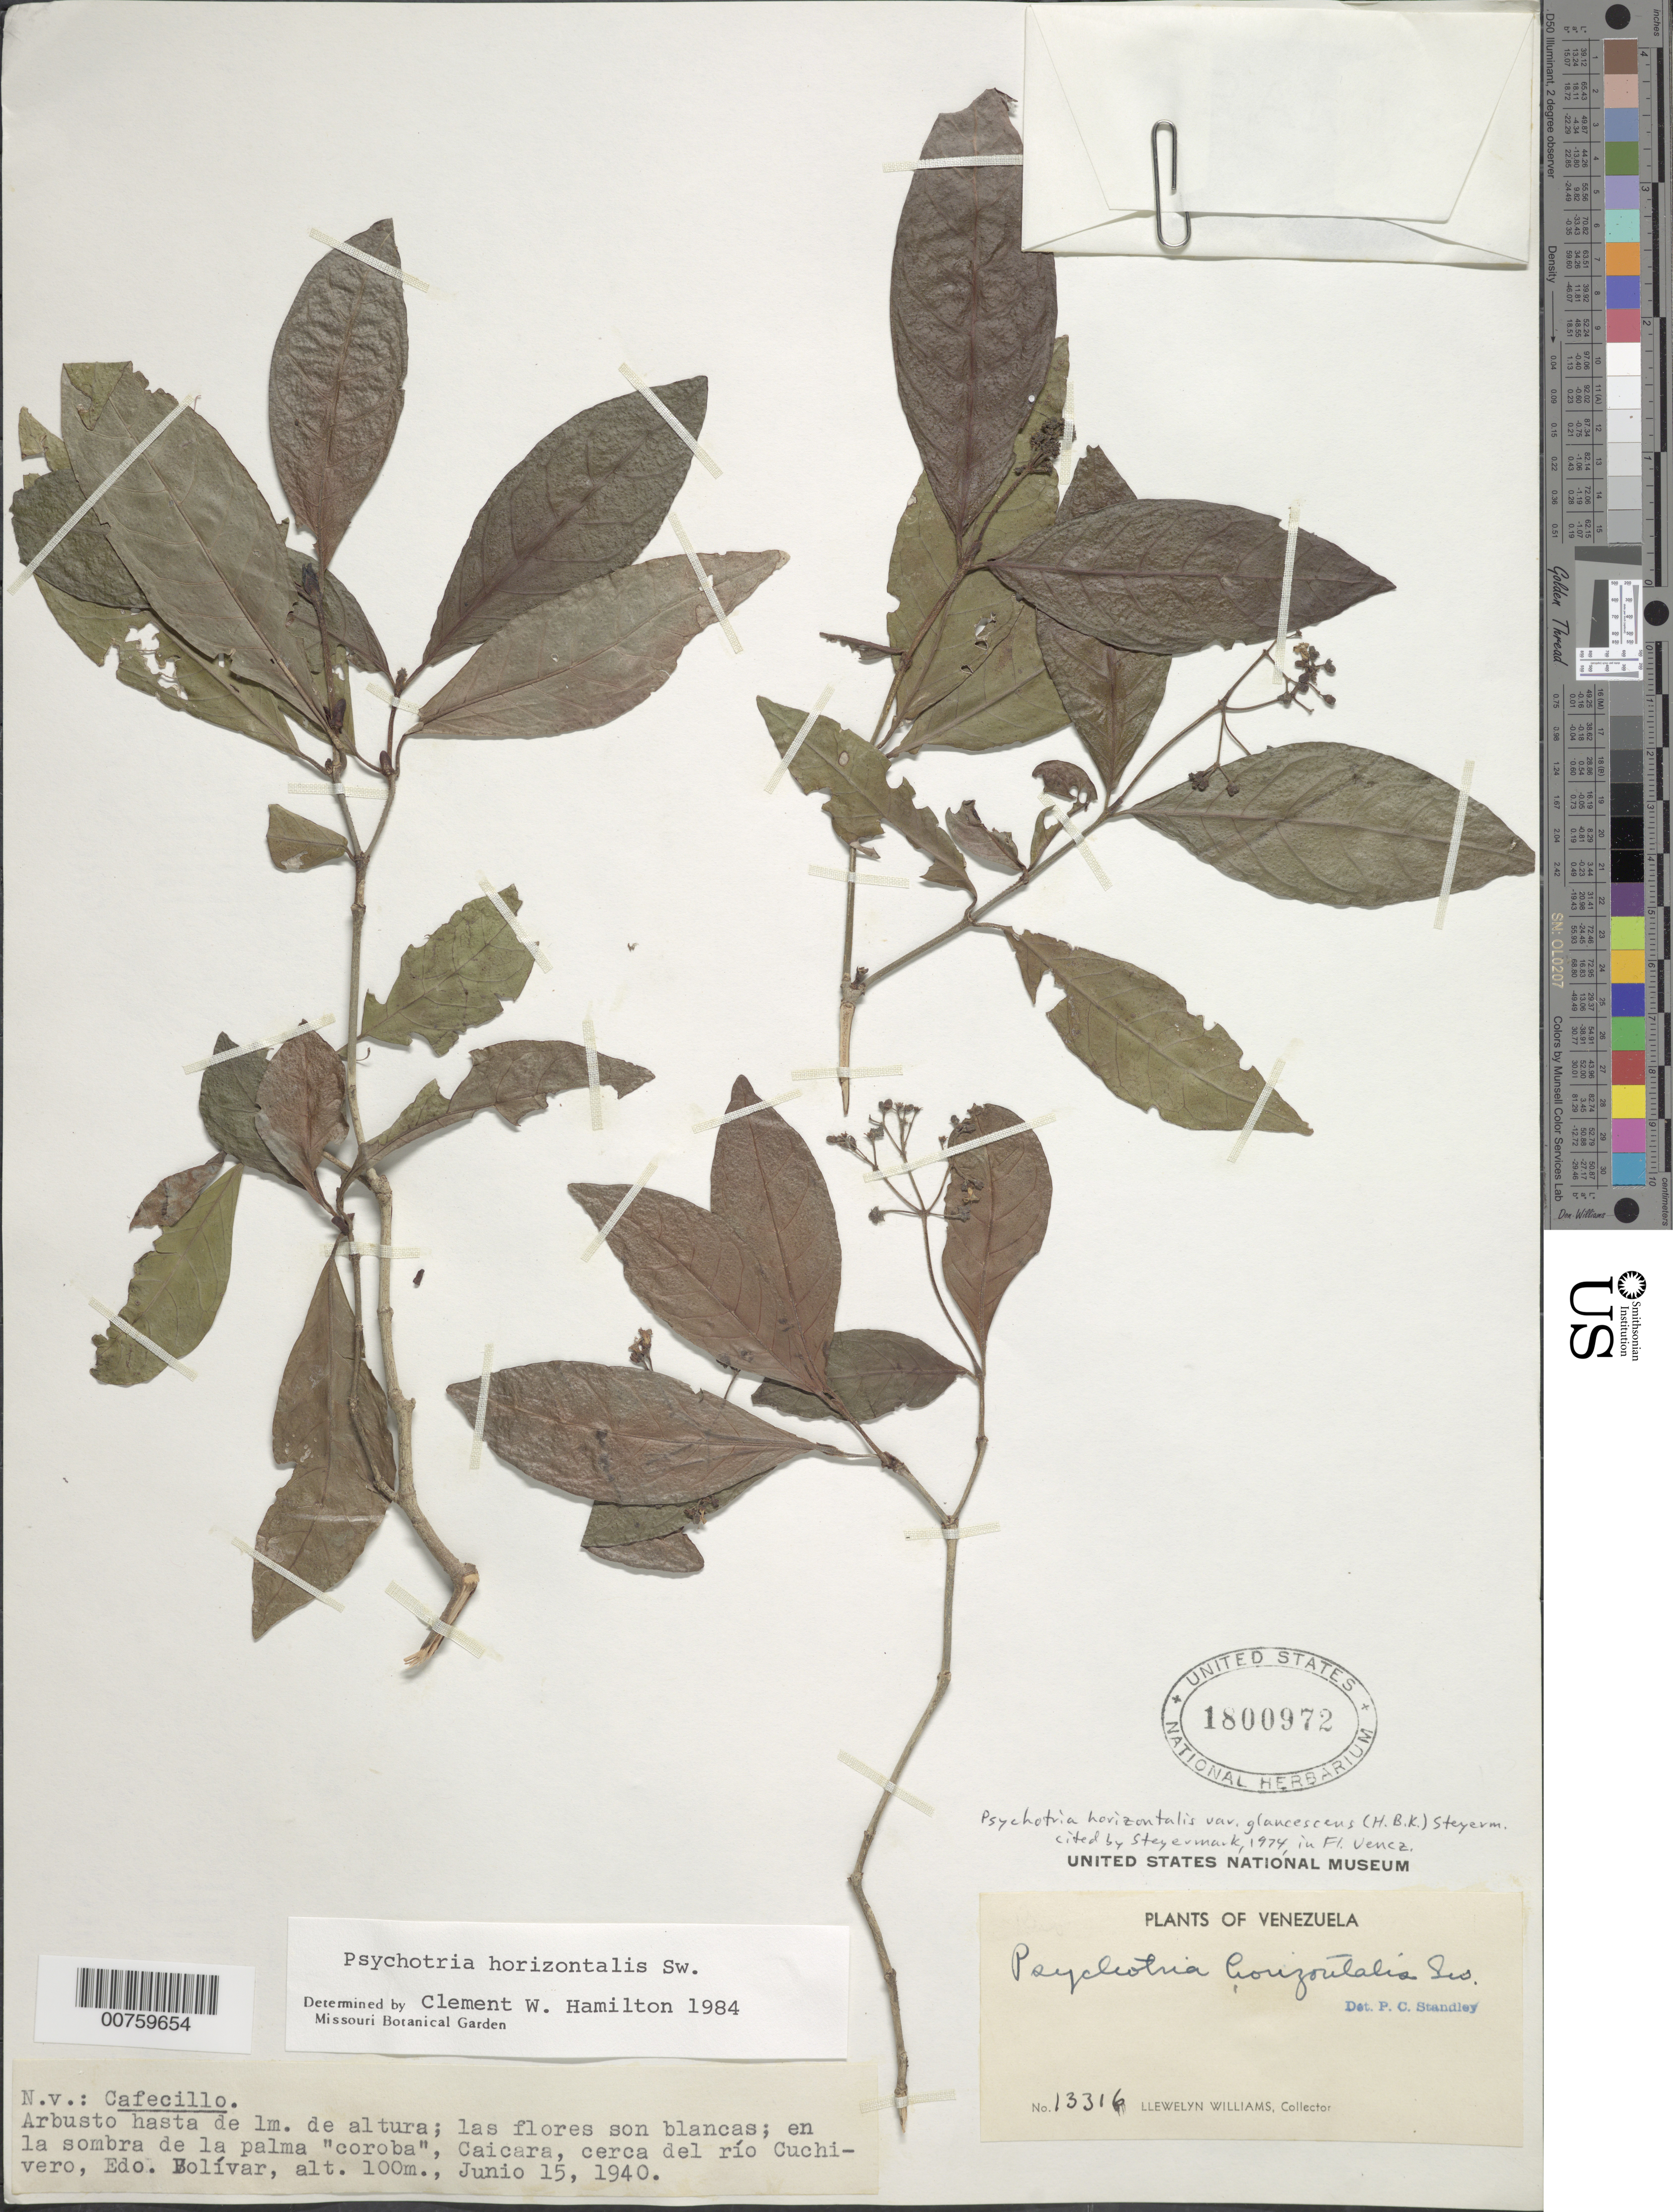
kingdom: Plantae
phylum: Tracheophyta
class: Magnoliopsida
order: Gentianales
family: Rubiaceae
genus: Psychotria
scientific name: Psychotria horizontalis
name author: Sw.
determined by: Hamilton, C. W.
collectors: Ll. Williams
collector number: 13316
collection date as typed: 15-Jun-40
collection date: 1940-06-15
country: Venezuela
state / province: Bolívar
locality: El Tigre, cerca de El Río Cuchivero; San Vicente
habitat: Sombra de la palma "coroba"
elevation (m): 95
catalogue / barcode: US 1800972